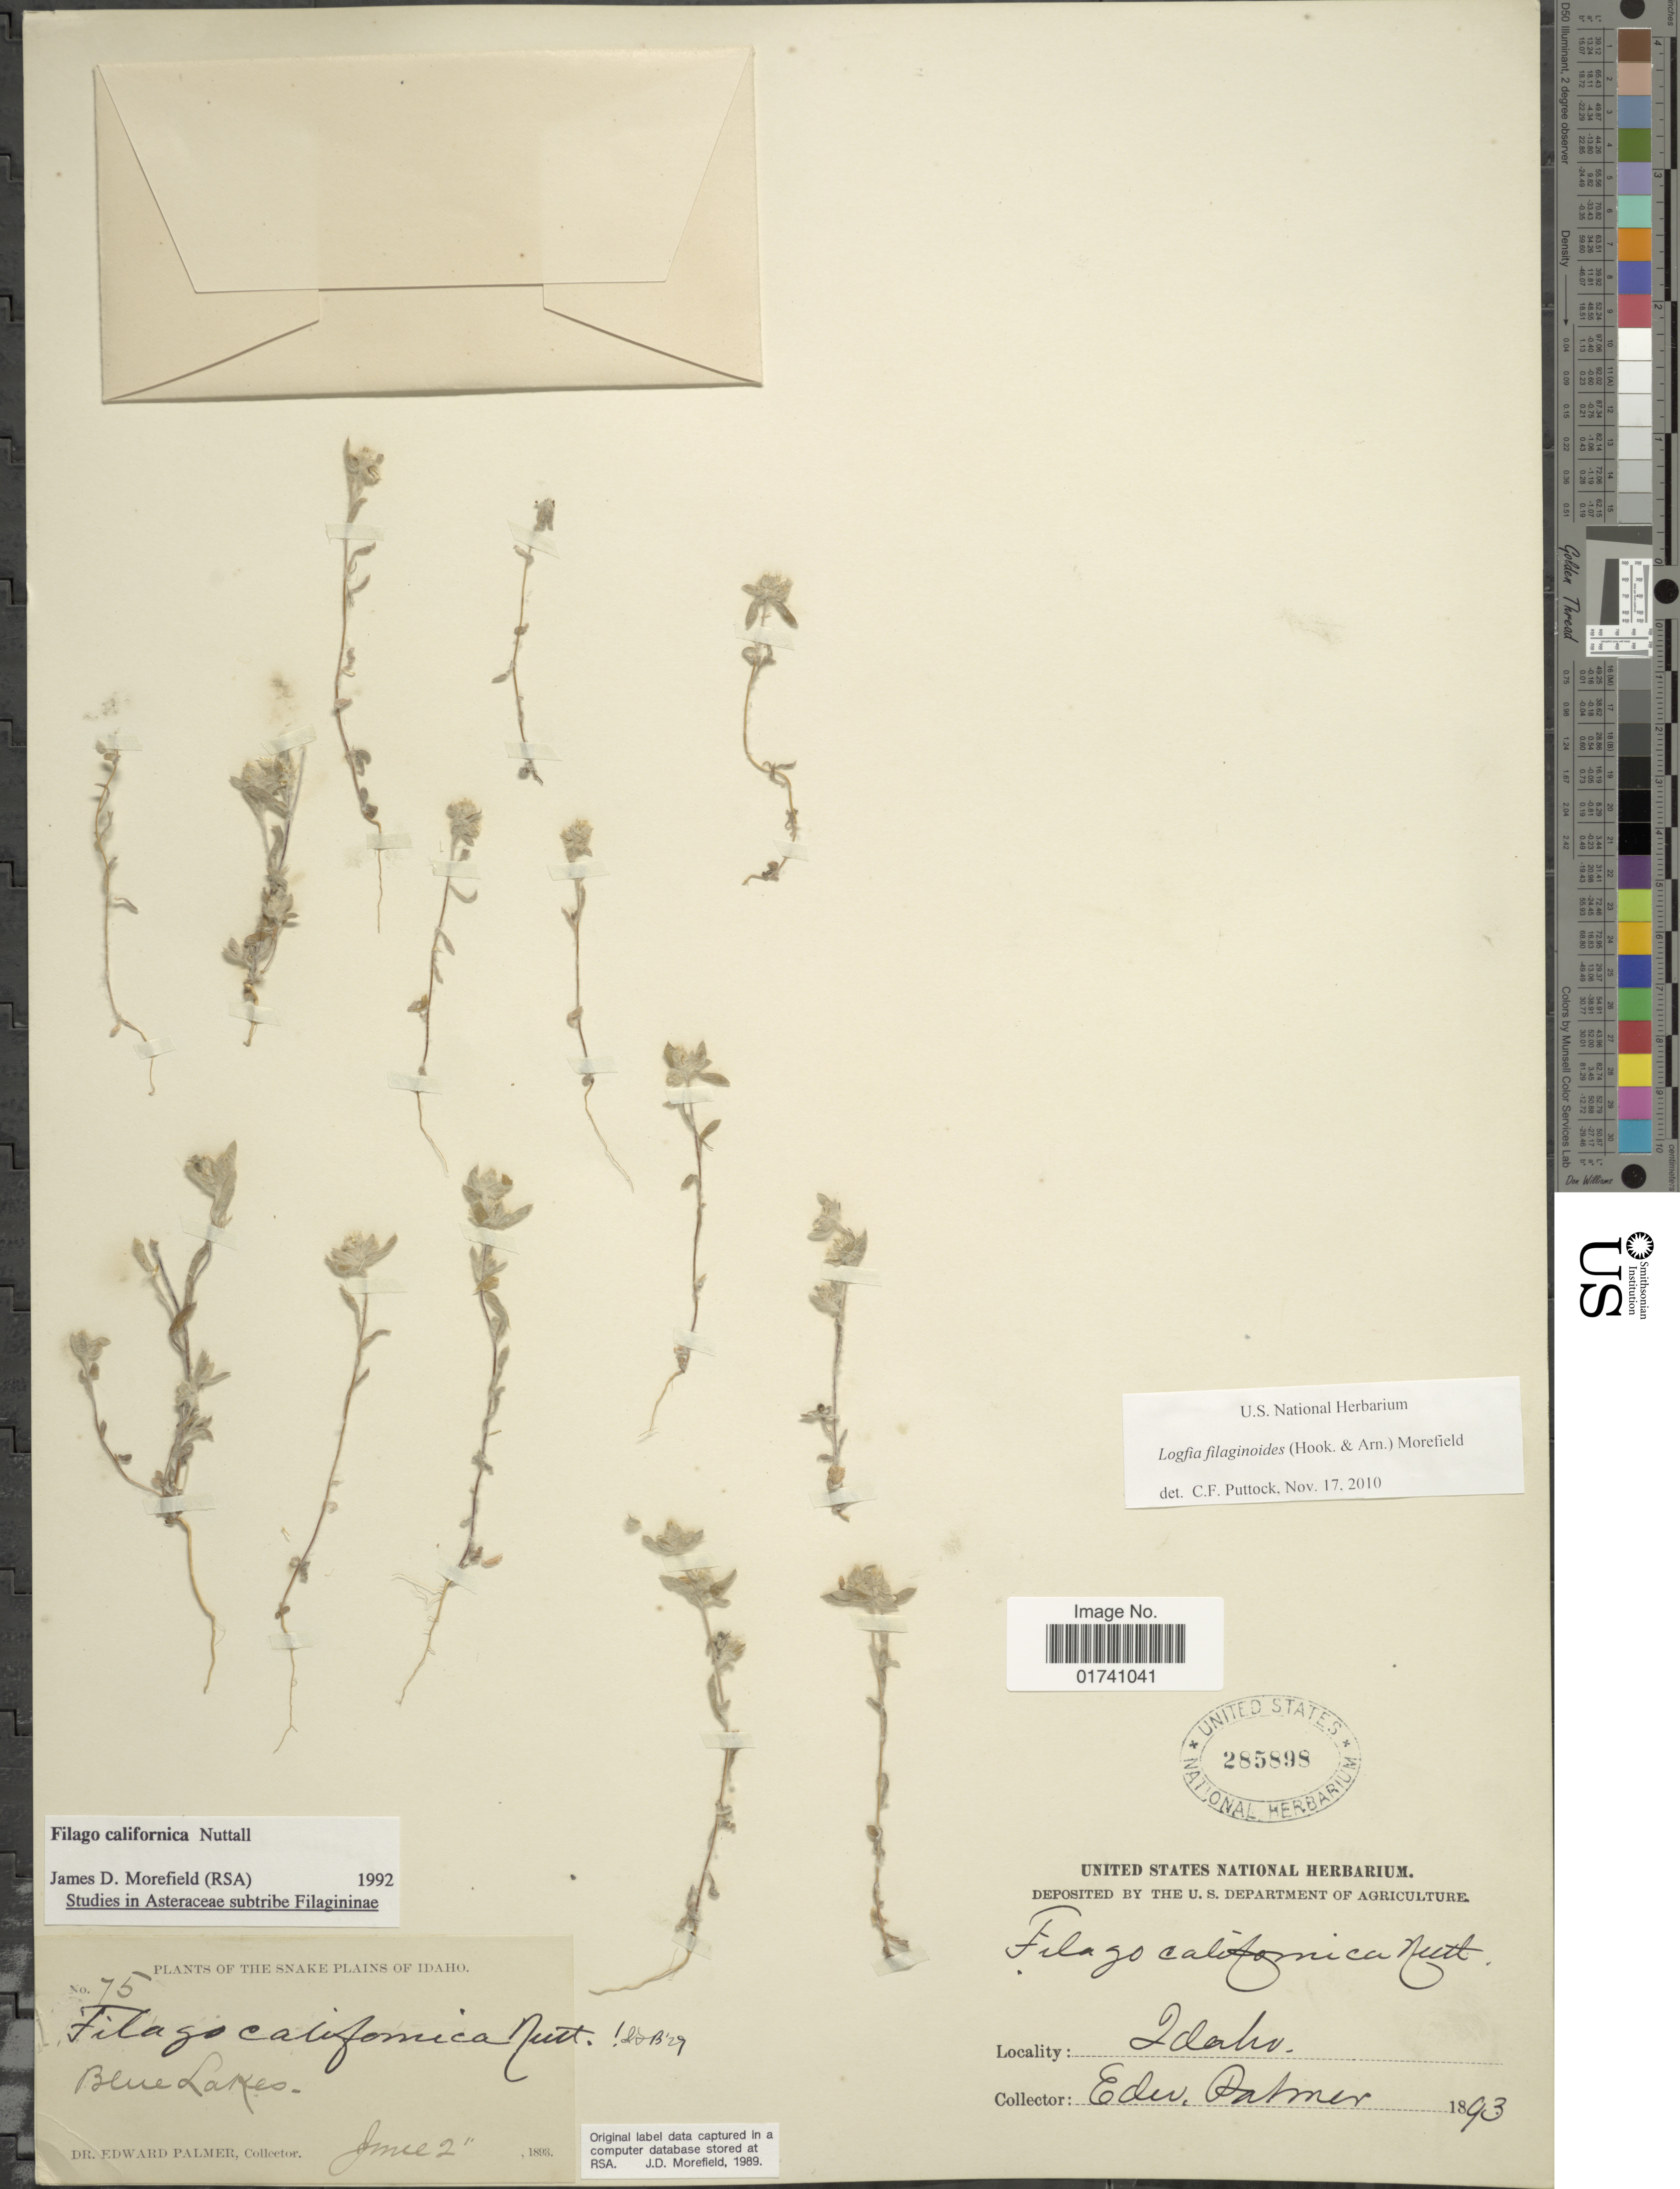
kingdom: Plantae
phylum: Tracheophyta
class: Magnoliopsida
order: Asterales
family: Asteraceae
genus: Logfia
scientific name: Logfia filaginoides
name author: (Hook. & Arn.) Morefield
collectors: E. Palmer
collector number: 75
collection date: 1893-06-02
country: United States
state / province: Idaho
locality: Blue Lakes. The Snake Plains of Idaho.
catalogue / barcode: US 285898